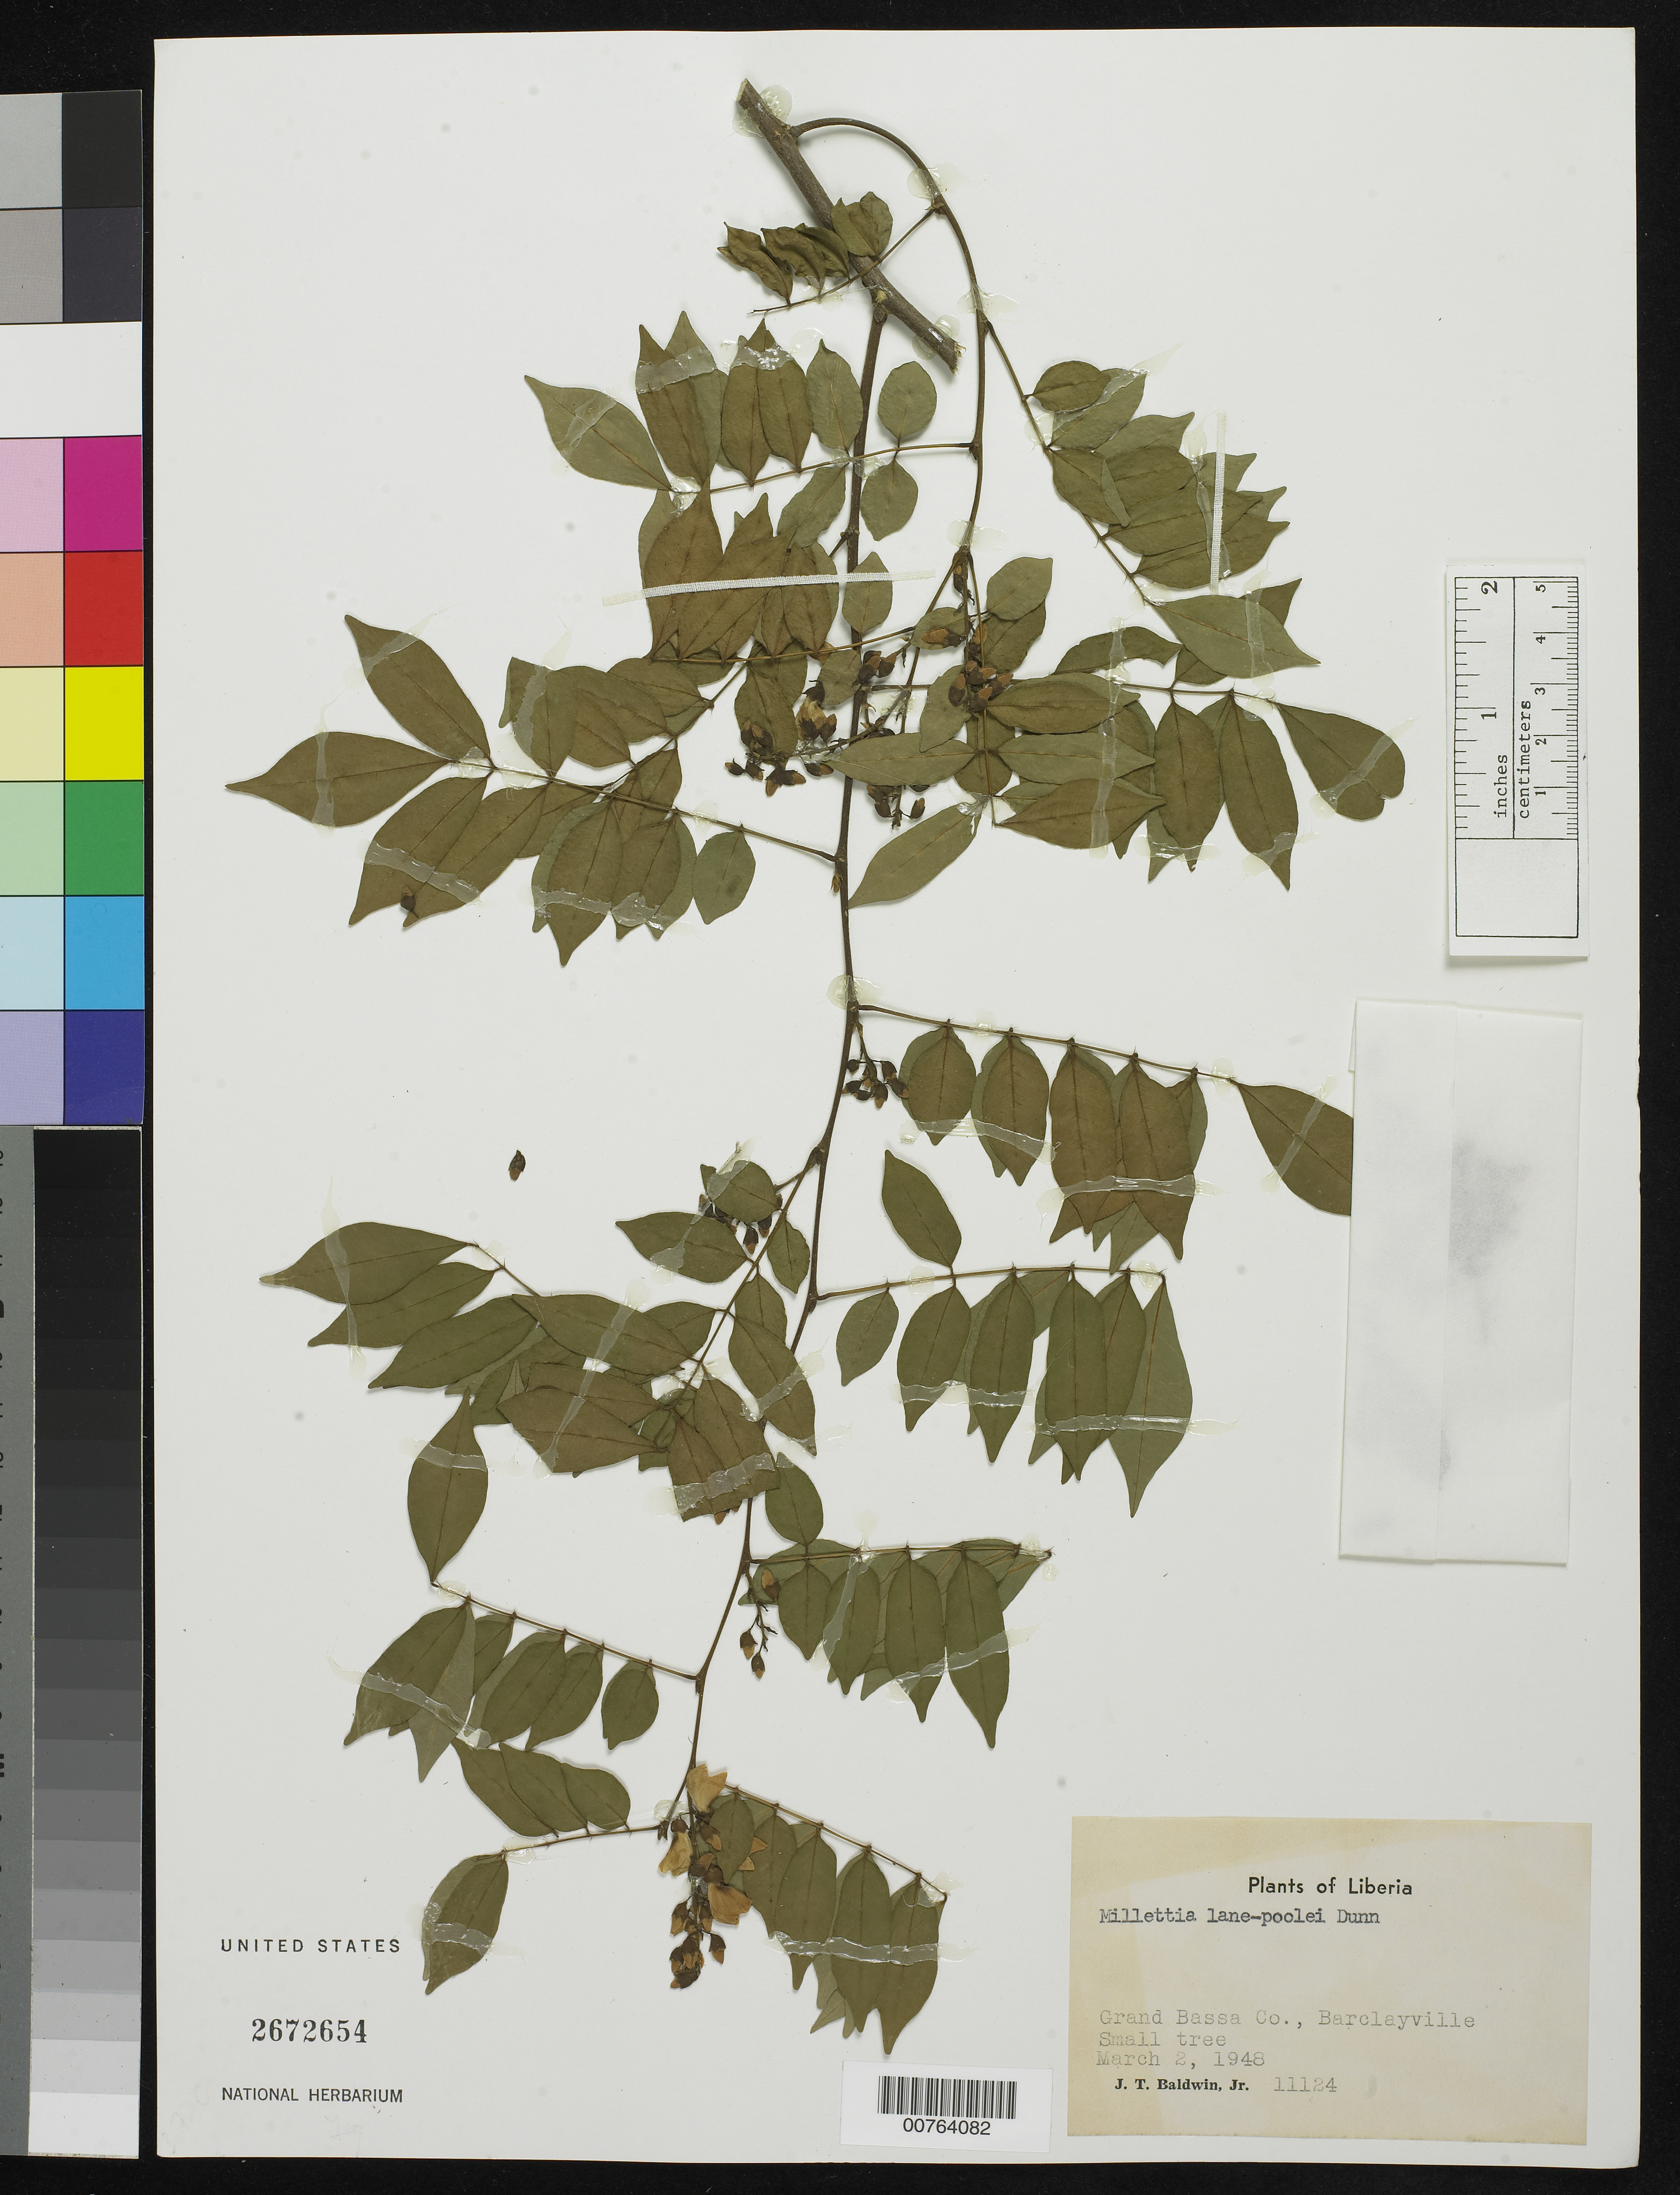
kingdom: Plantae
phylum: Tracheophyta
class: Magnoliopsida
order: Fabales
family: Fabaceae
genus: Millettia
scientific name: Millettia lane-poolei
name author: Dunn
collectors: J. T. Baldwin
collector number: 11124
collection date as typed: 2 Mar 1948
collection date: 1948-03-02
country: Liberia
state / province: Grand Bassa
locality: Barcleyville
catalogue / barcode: US 2672654